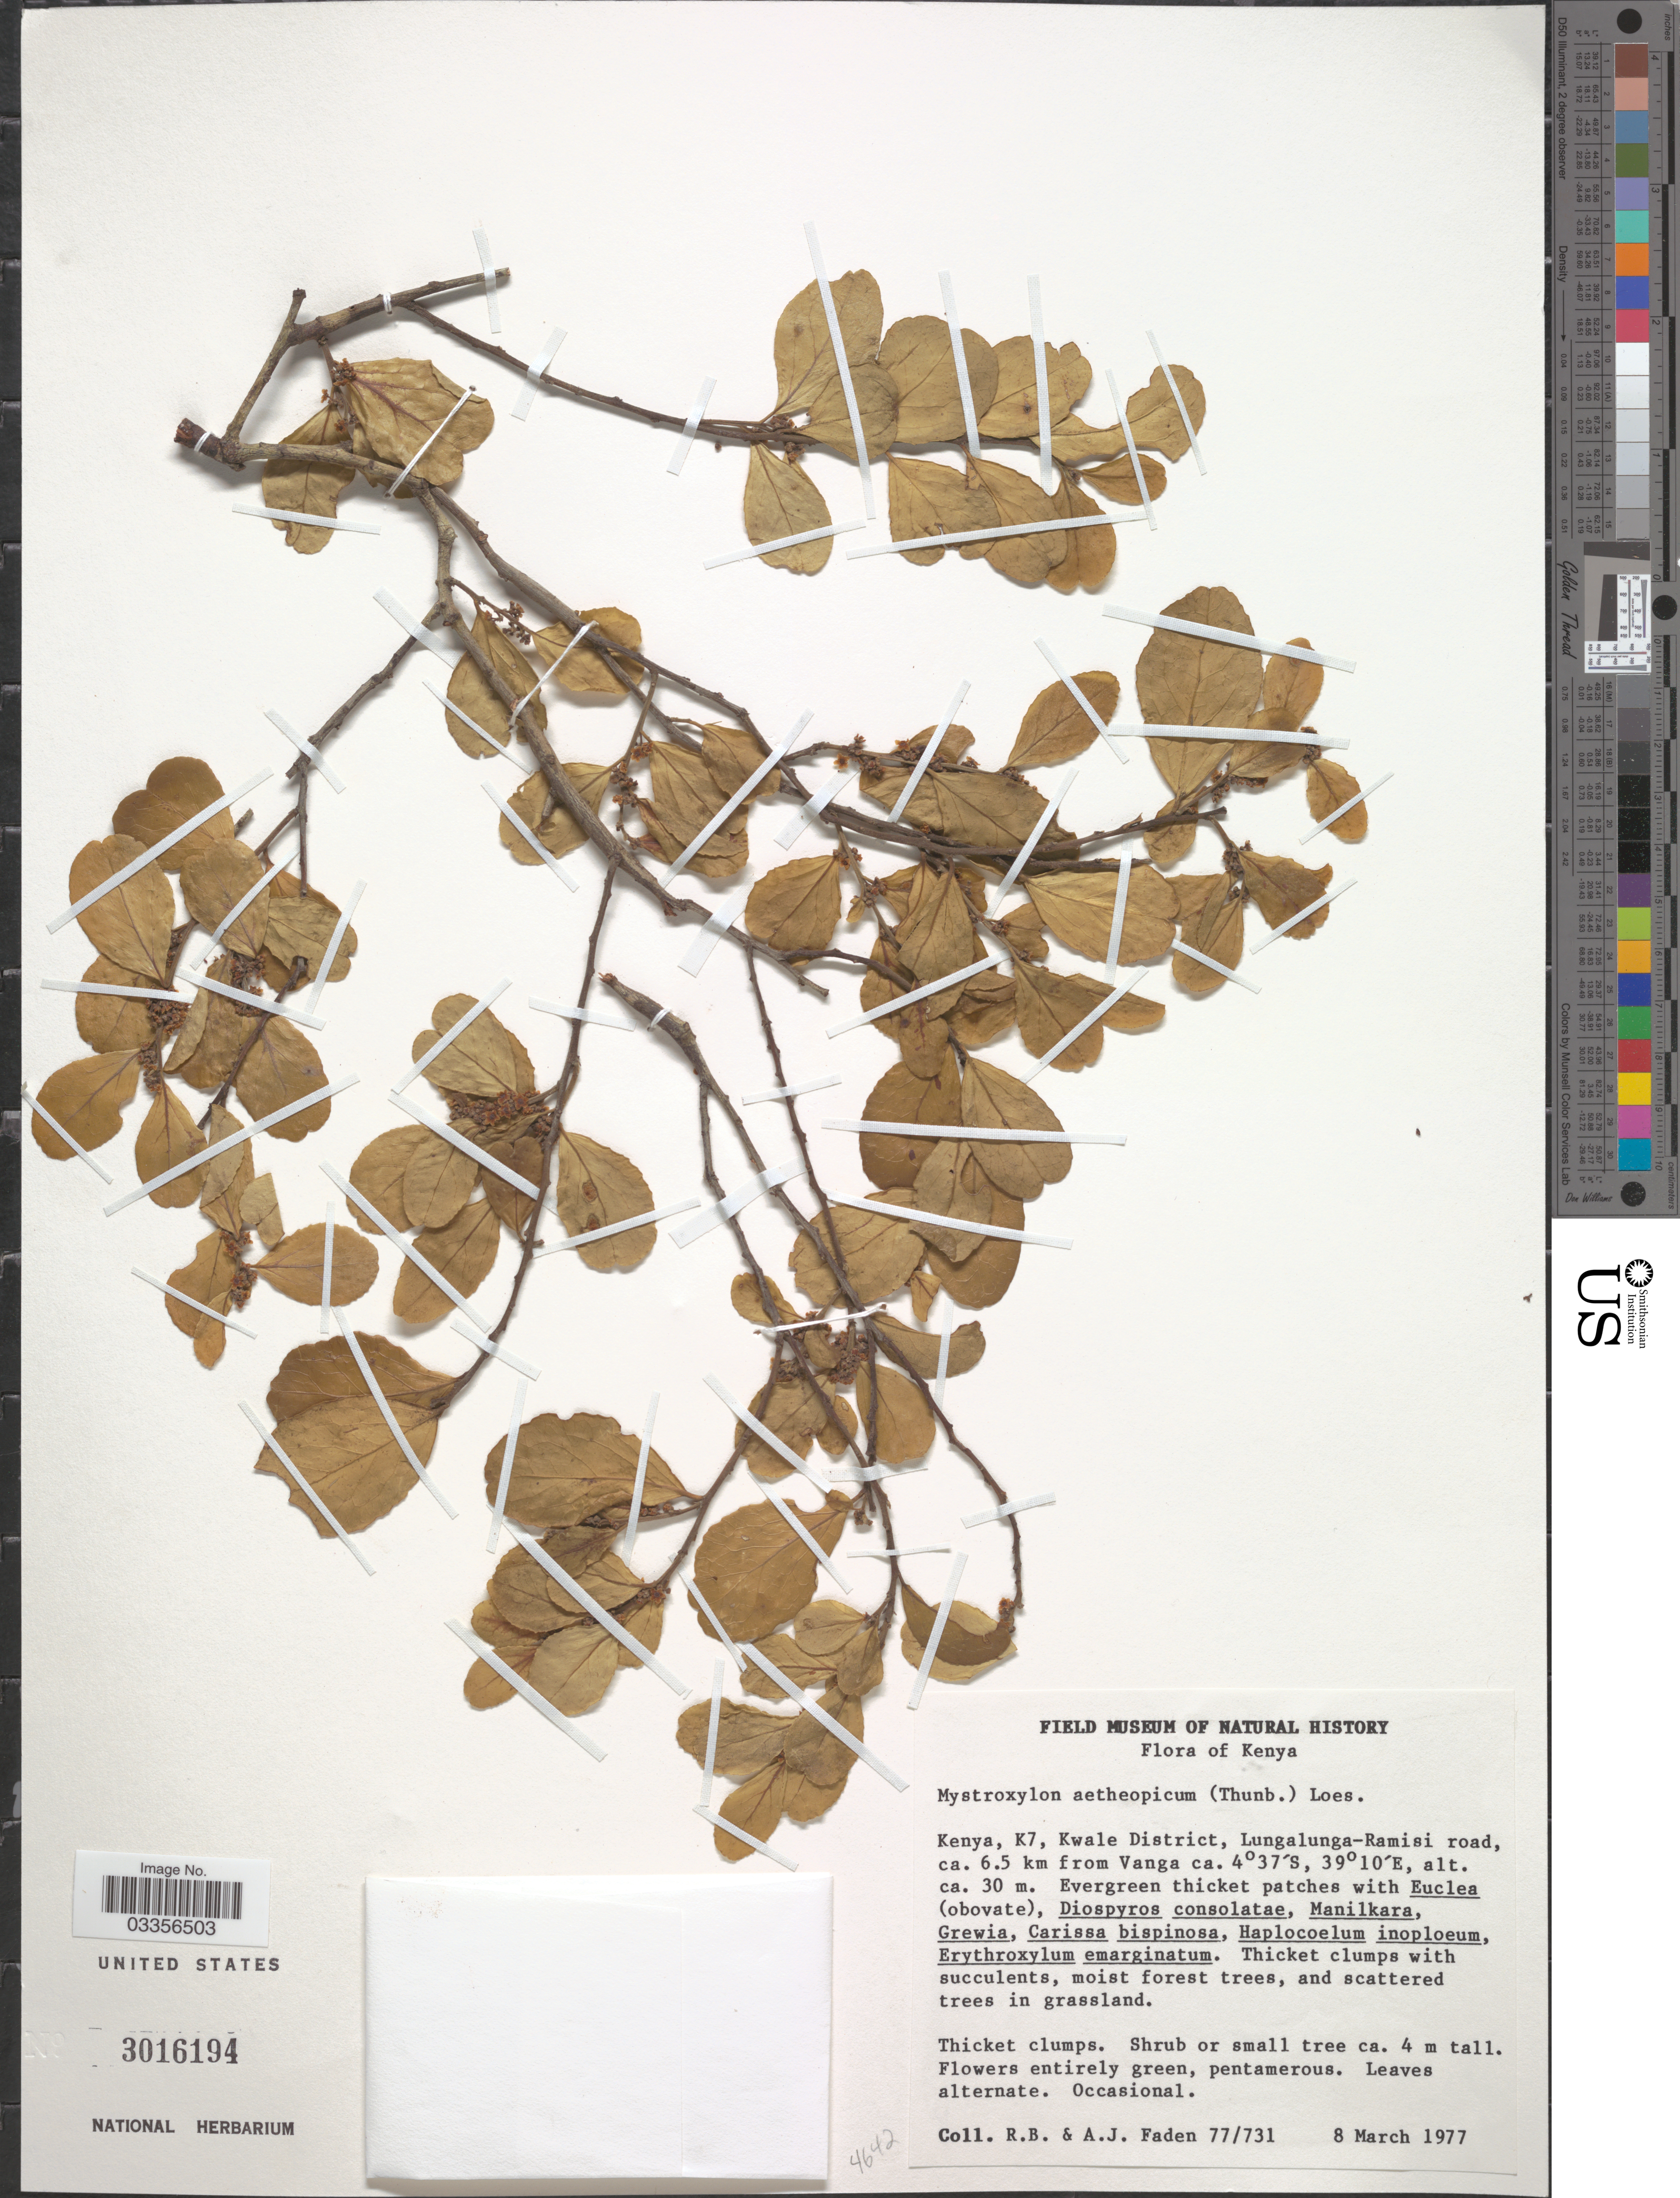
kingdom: Plantae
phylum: Tracheophyta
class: Magnoliopsida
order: Celastrales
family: Celastraceae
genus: Mystroxylon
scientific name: Mystroxylon aethiopicum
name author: (Thunb.) Loes.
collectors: R. B. Faden & A. J. Faden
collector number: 77/731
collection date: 1977-03-08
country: Kenya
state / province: Kwale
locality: K7, Kwale District, Lungalunga-Ramisi road, ca. 6.5 km from Vanga.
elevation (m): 30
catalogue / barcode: US 3016194